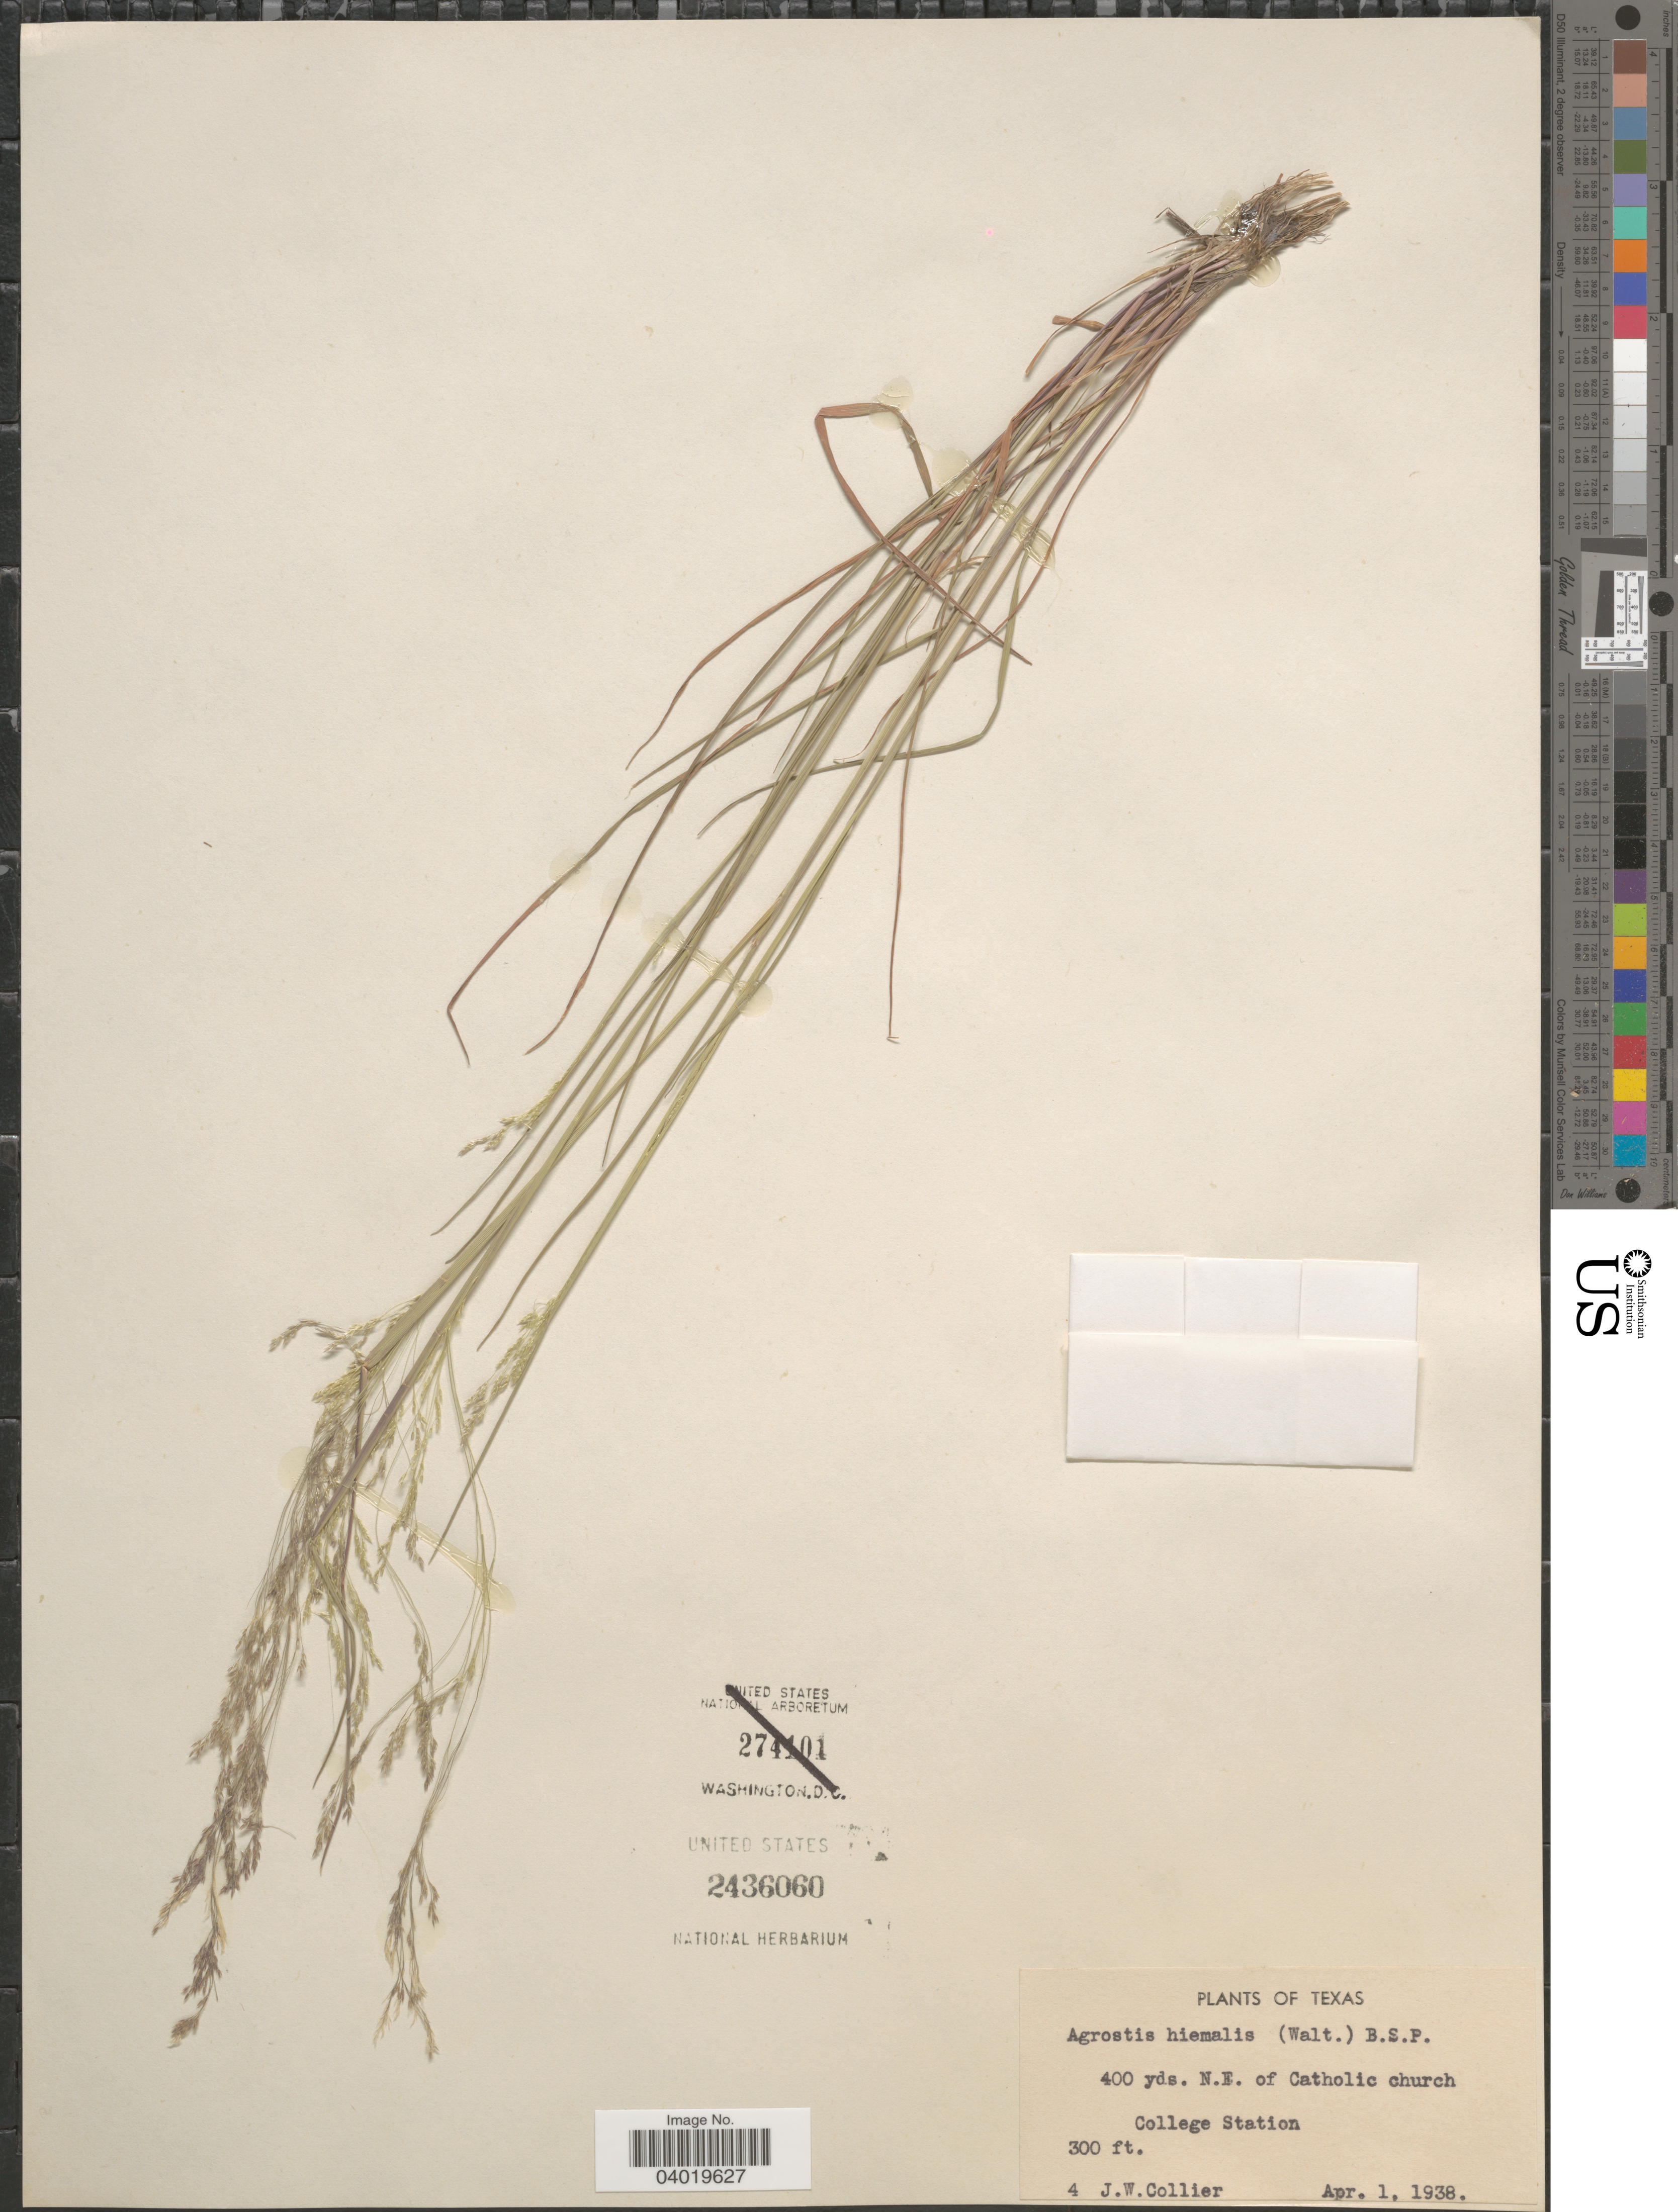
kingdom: Plantae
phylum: Tracheophyta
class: Liliopsida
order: Poales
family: Poaceae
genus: Agrostis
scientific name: Agrostis hyemalis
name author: (Walter) Britton et al.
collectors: J. Collier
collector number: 4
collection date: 1938-04-01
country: United States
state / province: Texas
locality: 400 yds. N.E. of Catholic church College Station.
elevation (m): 91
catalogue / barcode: US 2436060